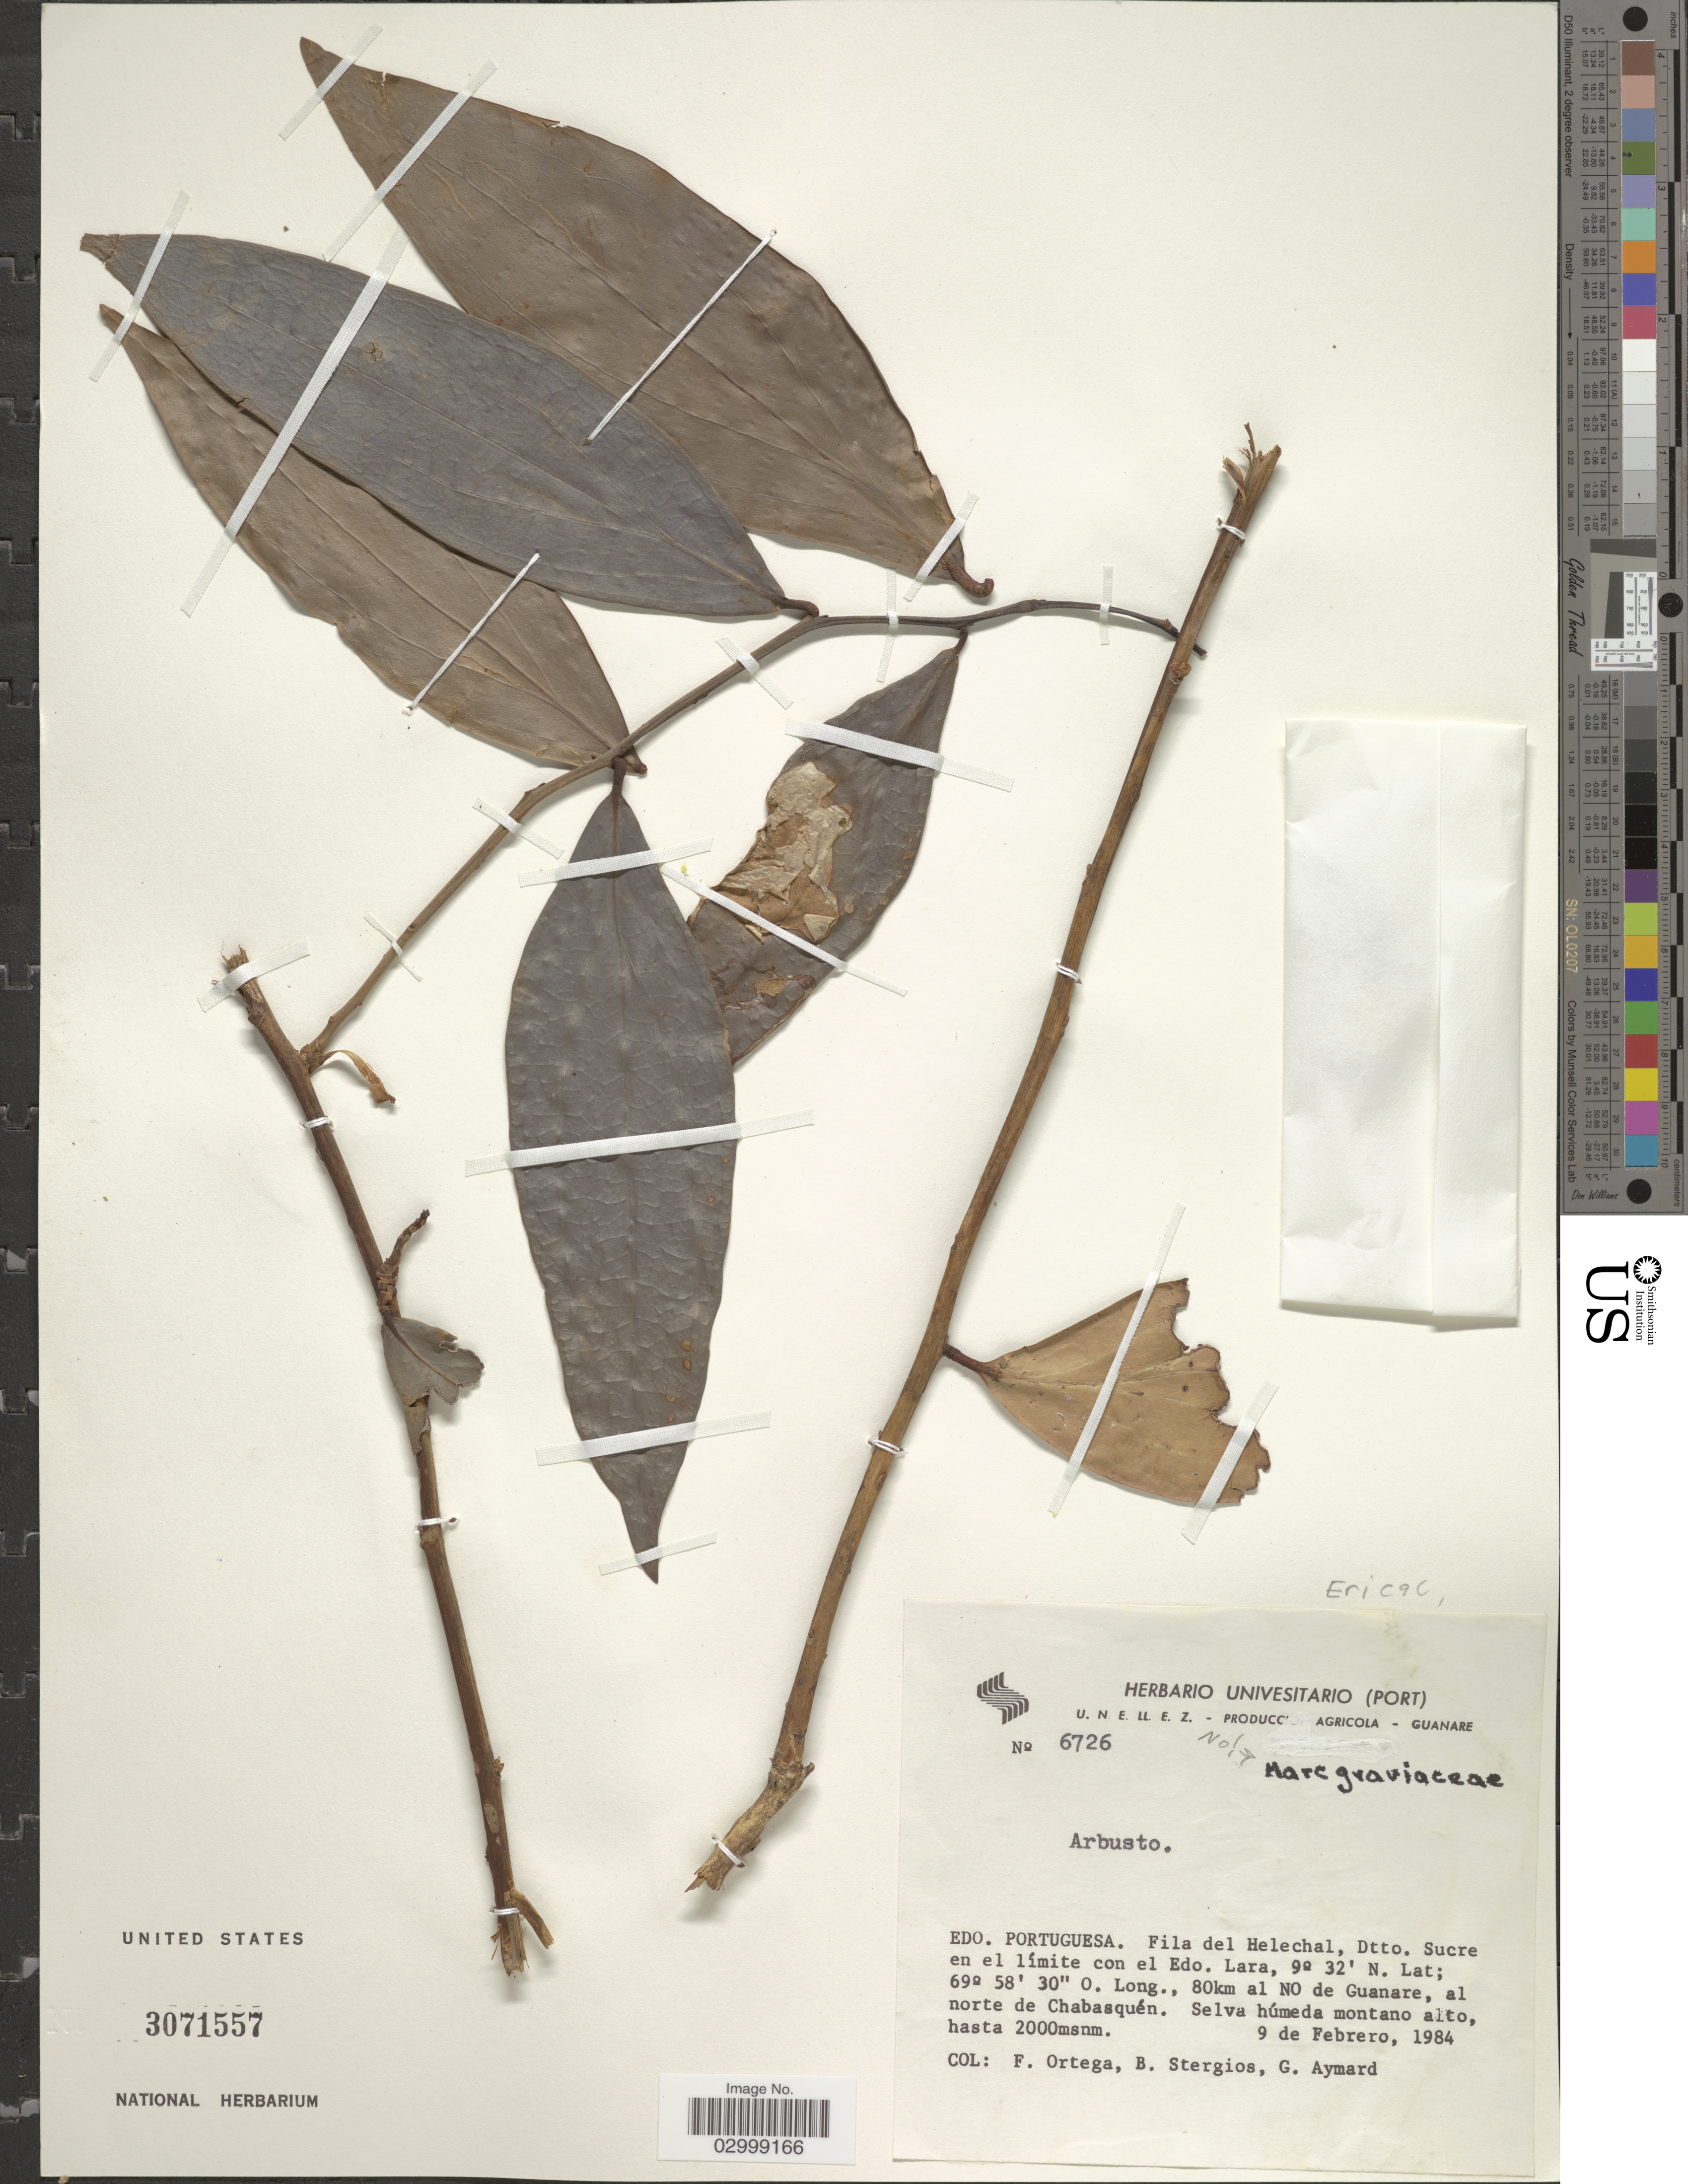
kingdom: Plantae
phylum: Tracheophyta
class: Magnoliopsida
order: Ericales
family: Ericaceae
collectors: F. J. Ortega, B. G. Stergios & G. A. Aymard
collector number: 6726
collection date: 1984-02-09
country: Venezuela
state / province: Portuguesa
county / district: Sucre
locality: Fila del Helechal, en el límite con el Edo. Lara, 80 km NO de Guanare, al N de Chabasquén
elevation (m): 2000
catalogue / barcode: US 3071557